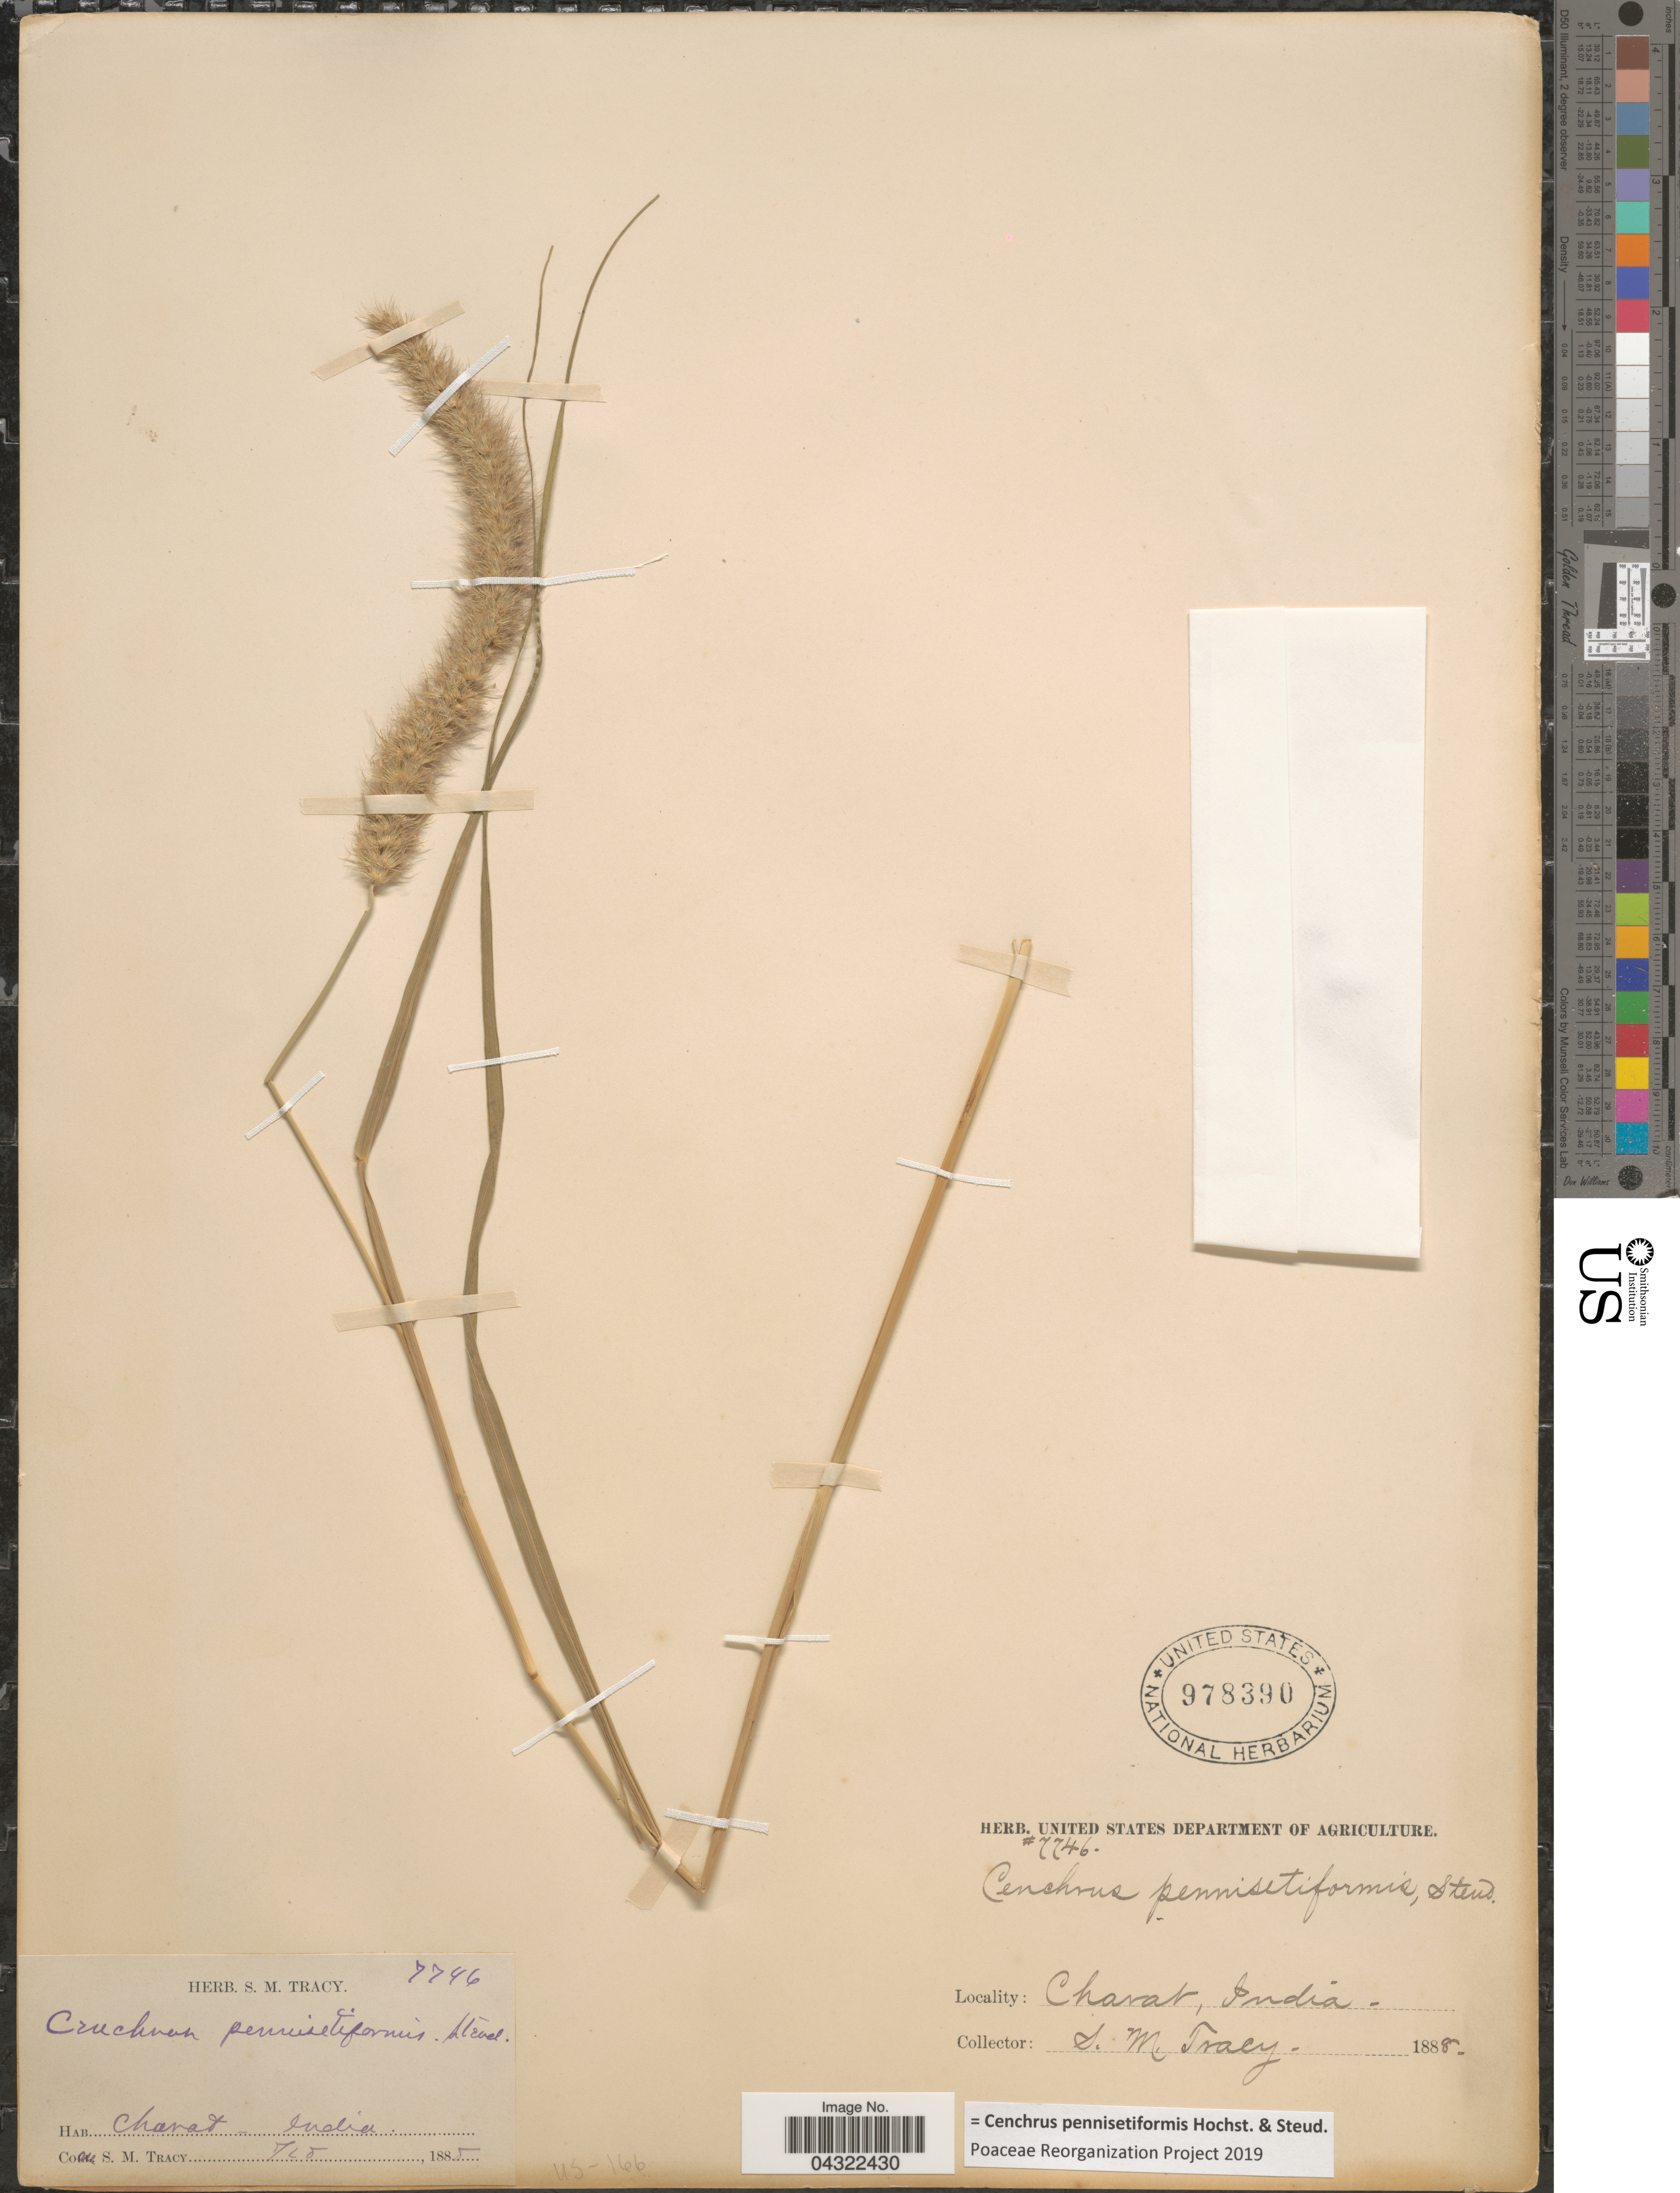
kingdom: Plantae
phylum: Tracheophyta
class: Liliopsida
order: Poales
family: Poaceae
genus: Cenchrus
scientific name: Cenchrus pennisetiformis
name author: Hochst. & Steud. ex Steud.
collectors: S. M. Tracy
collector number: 7746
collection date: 1888-07/1888-08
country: India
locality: Charat.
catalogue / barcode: US 978390